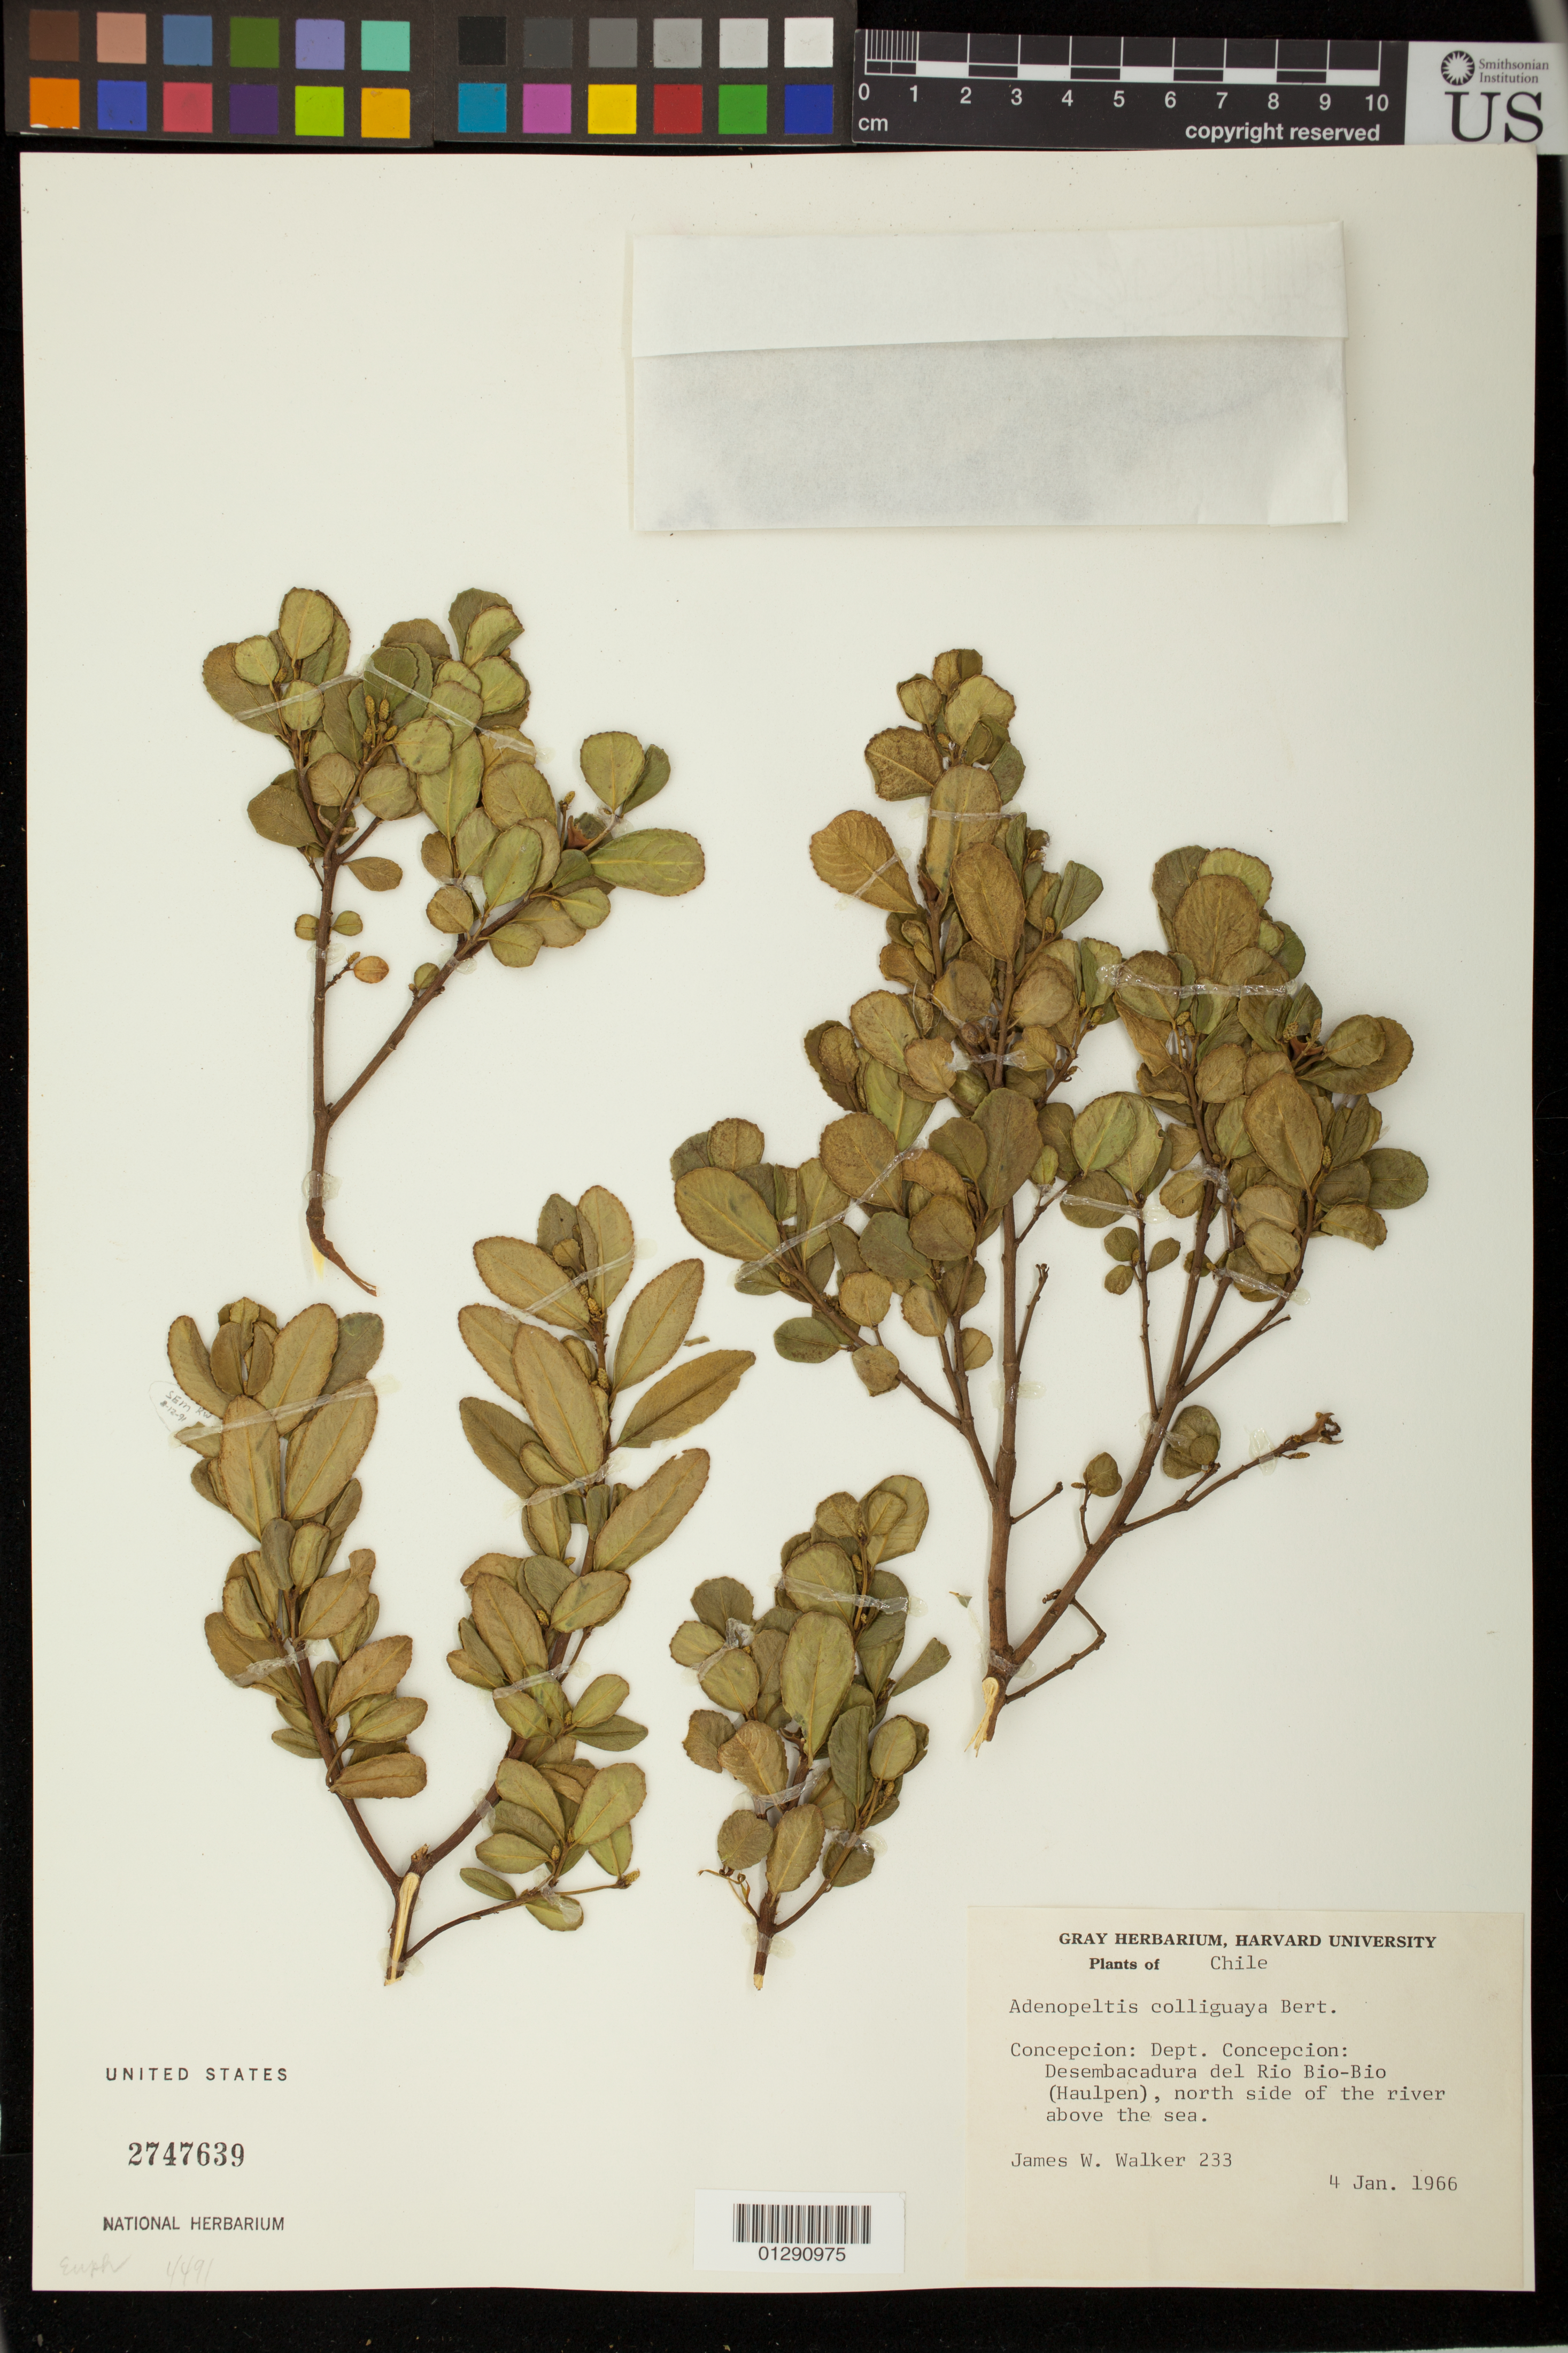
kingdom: Plantae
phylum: Tracheophyta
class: Magnoliopsida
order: Malpighiales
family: Euphorbiaceae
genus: Adenopeltis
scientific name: Adenopeltis colliguaya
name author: Bertero ex A. Juss.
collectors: J. W. Walker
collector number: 233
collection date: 1966-01-04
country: Chile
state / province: Bio-Bío (VIII)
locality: Concepcion,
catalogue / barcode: US 2747639